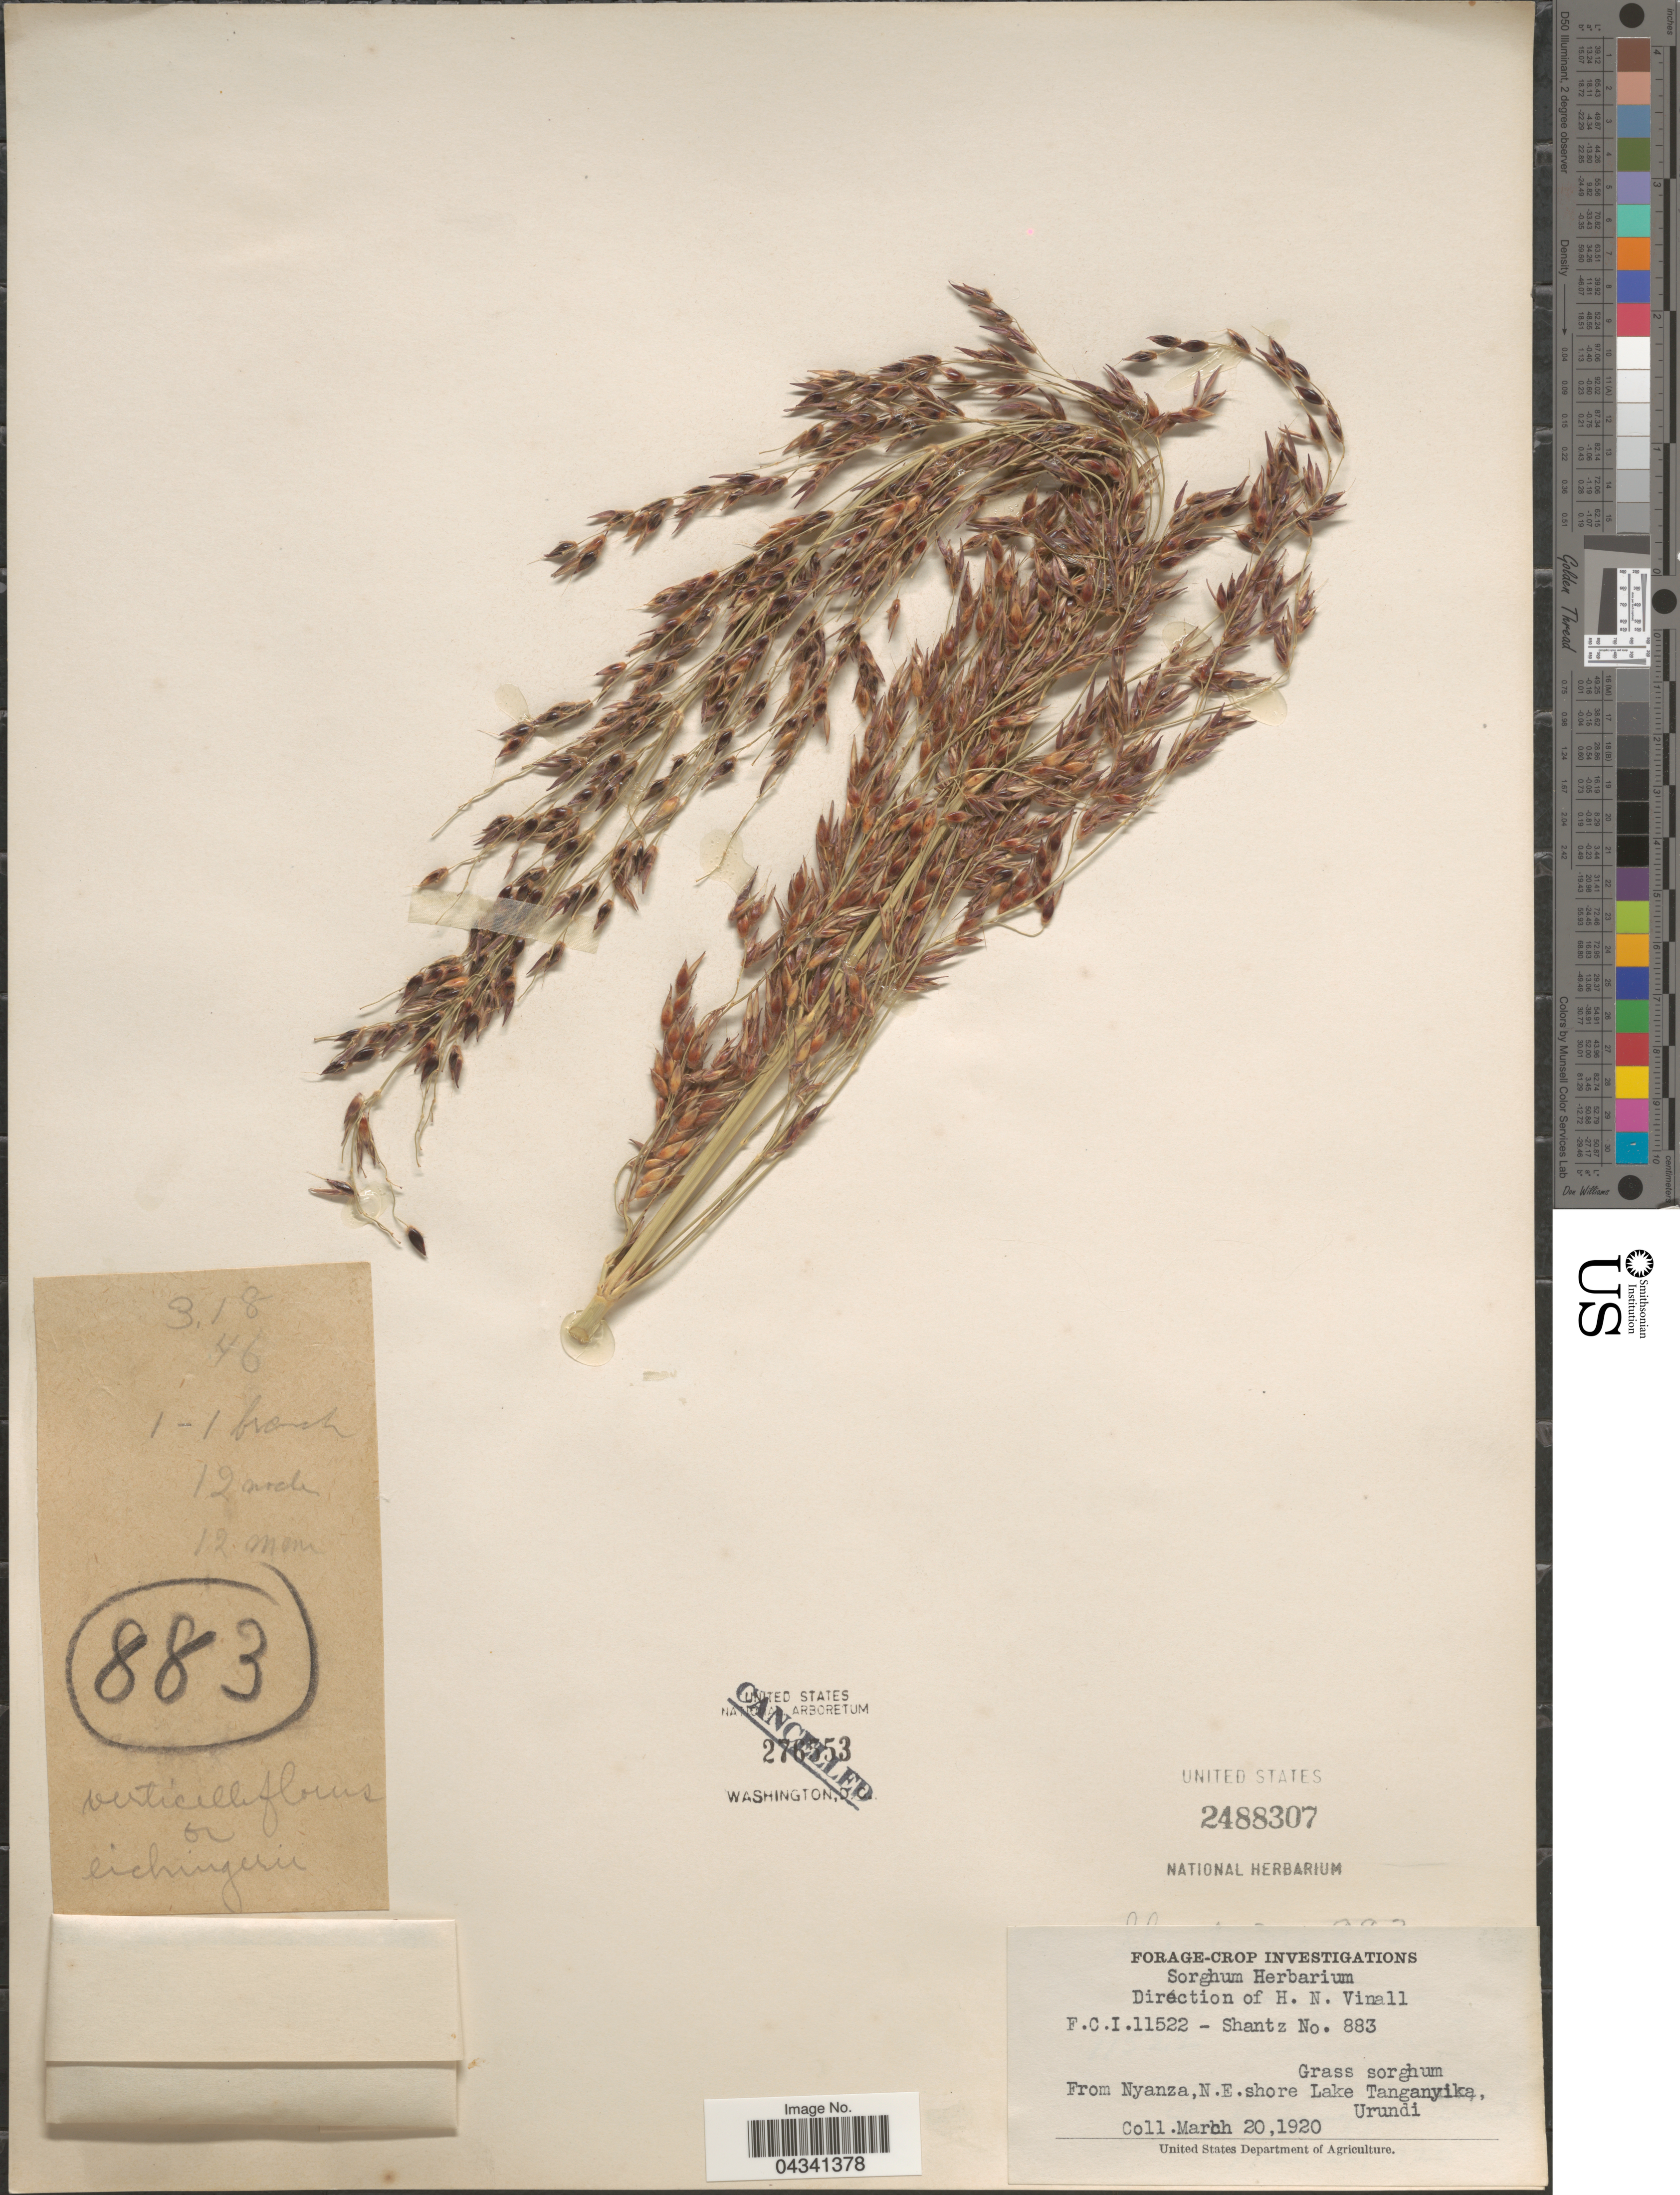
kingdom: Plantae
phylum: Tracheophyta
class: Liliopsida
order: Poales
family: Poaceae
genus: Sorghum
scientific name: Sorghum arundinaceum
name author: (Desv.) Stapf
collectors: H. Shantz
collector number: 883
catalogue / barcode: US 2488307